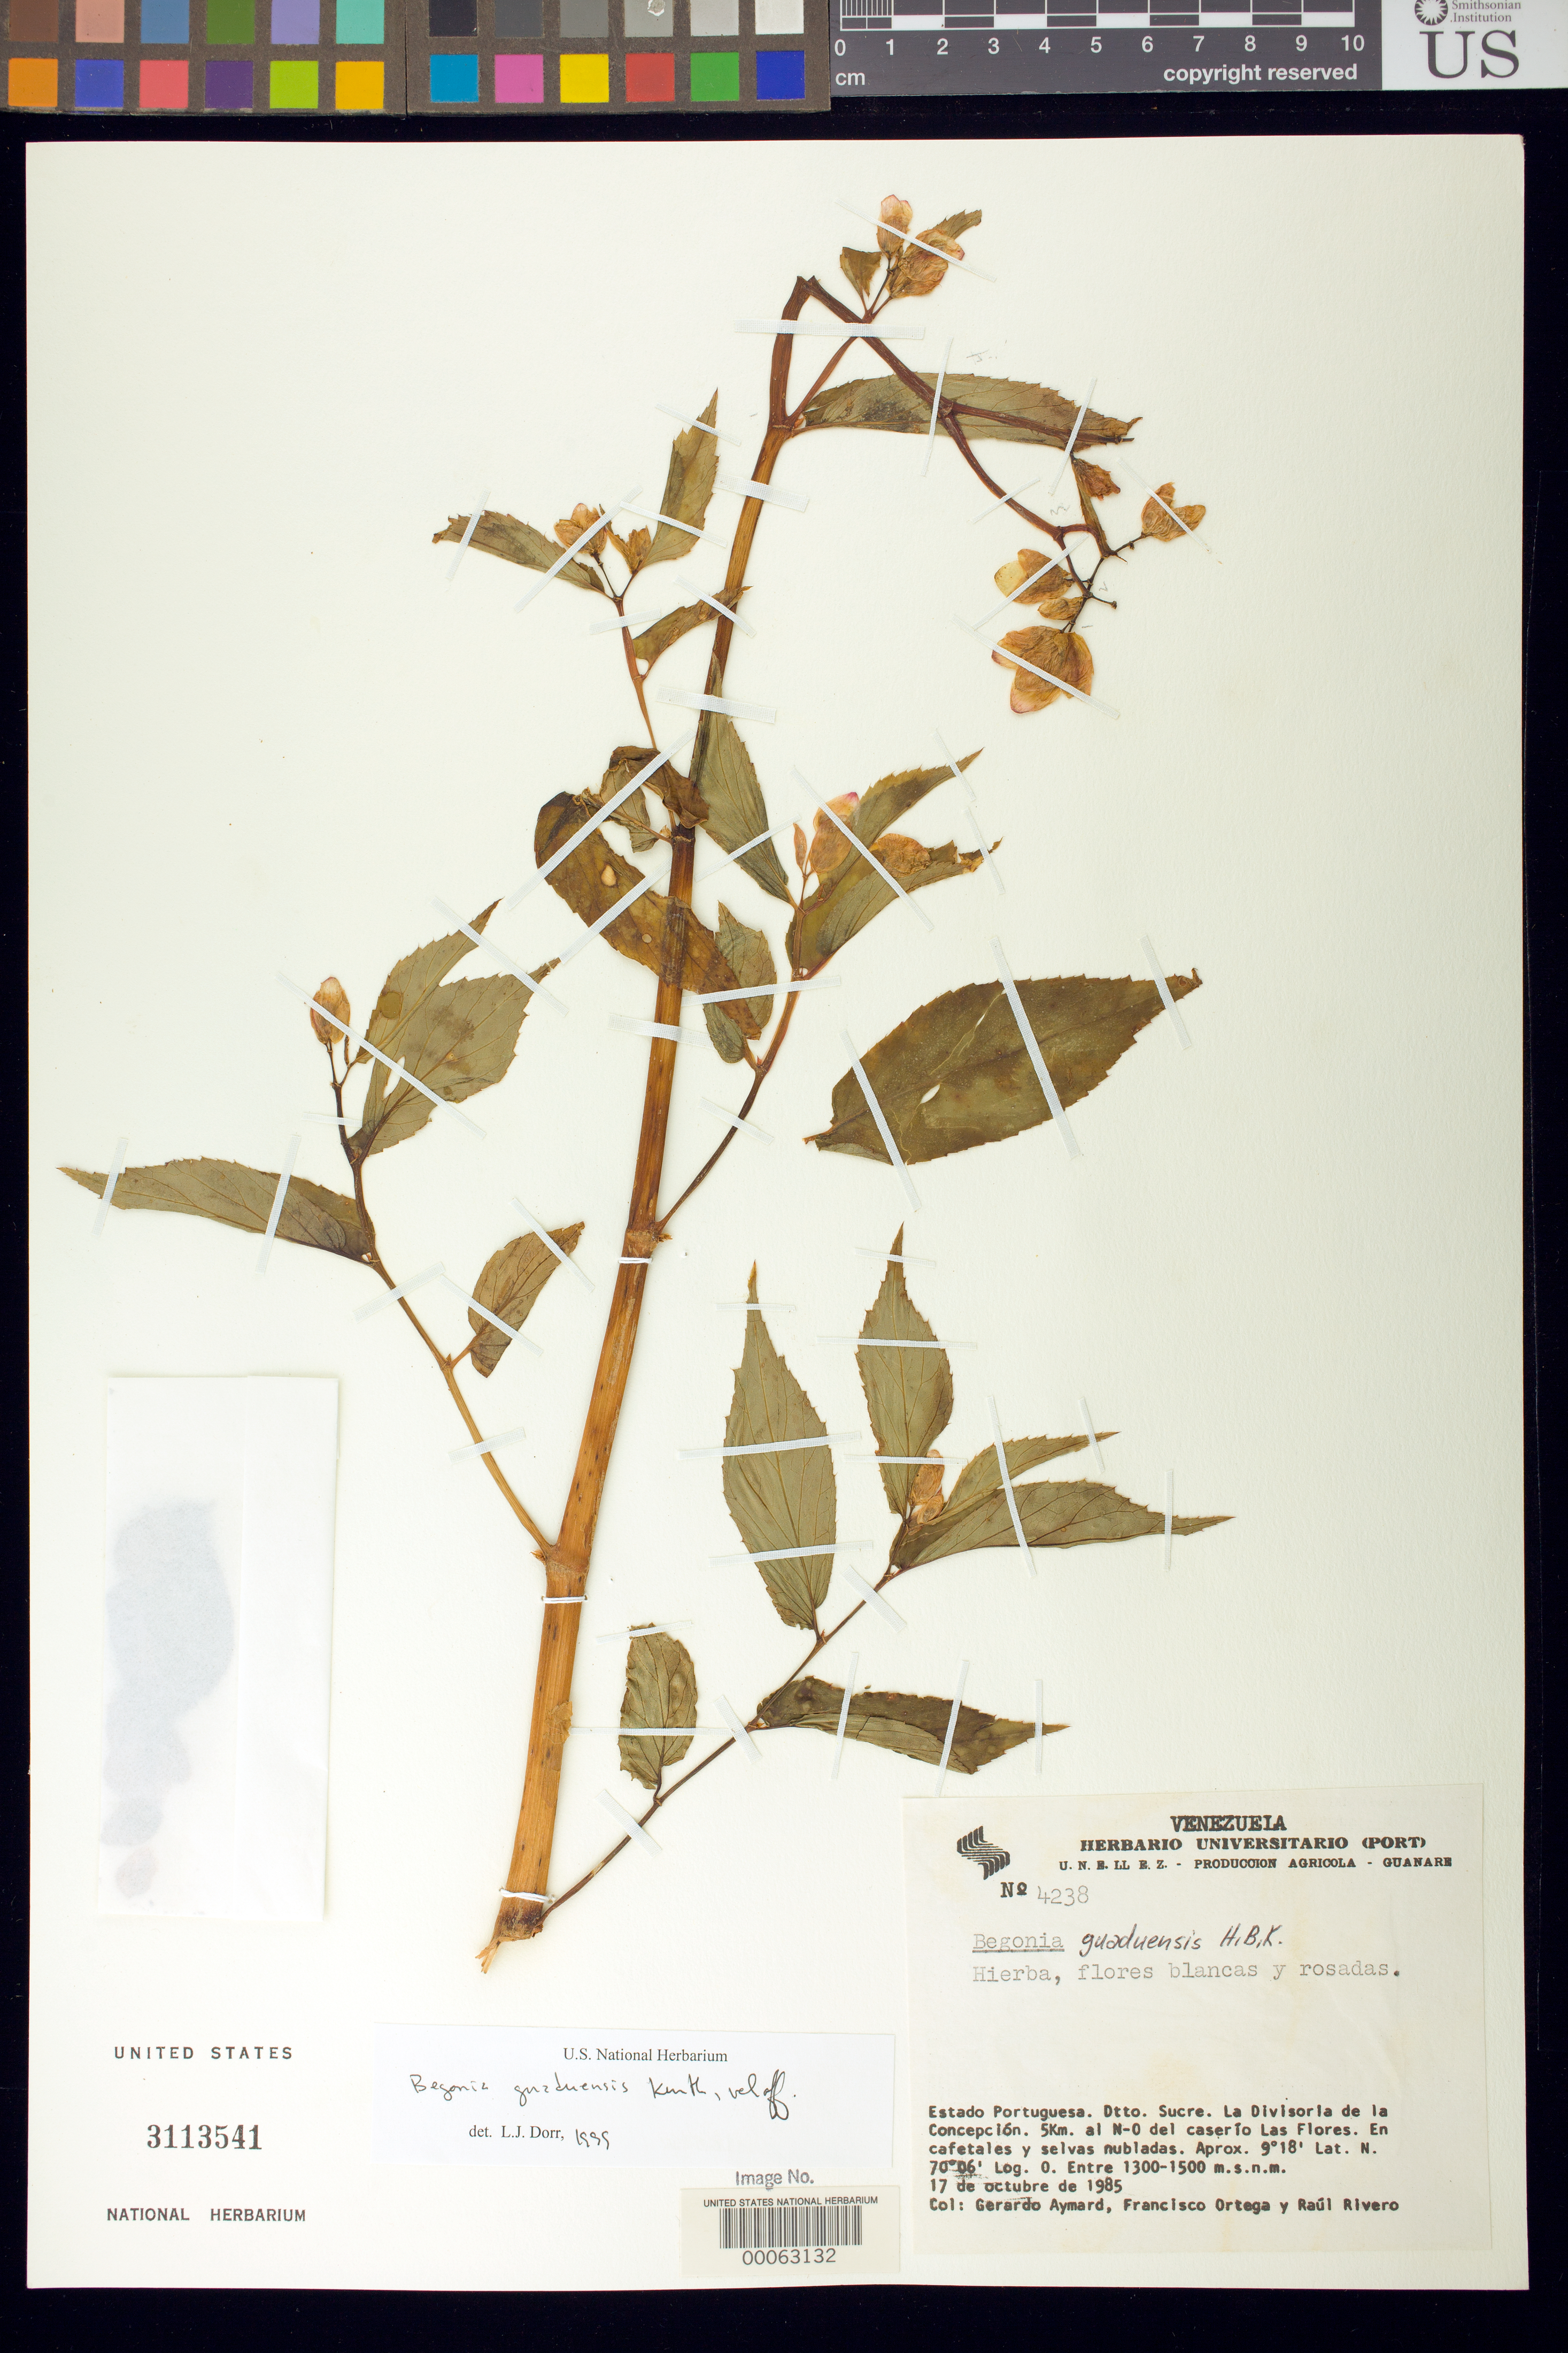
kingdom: Plantae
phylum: Tracheophyta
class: Magnoliopsida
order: Cucurbitales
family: Begoniaceae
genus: Begonia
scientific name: Begonia guaduensis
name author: Kunth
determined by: Dorr, L. J., (BOT), Smithsonian Institution - National Museum of Natural History (UNITED STATES)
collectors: G. A. Aymard, F. J. Ortega & R. Rivero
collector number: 4238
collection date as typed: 17 Oct 1985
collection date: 1985-10-17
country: Venezuela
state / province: Portuguesa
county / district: Sucre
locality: La divisoria de la concepcion, 5 km nw of la flores village, coffee plantation and cloud forest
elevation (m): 1300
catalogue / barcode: US 3113541